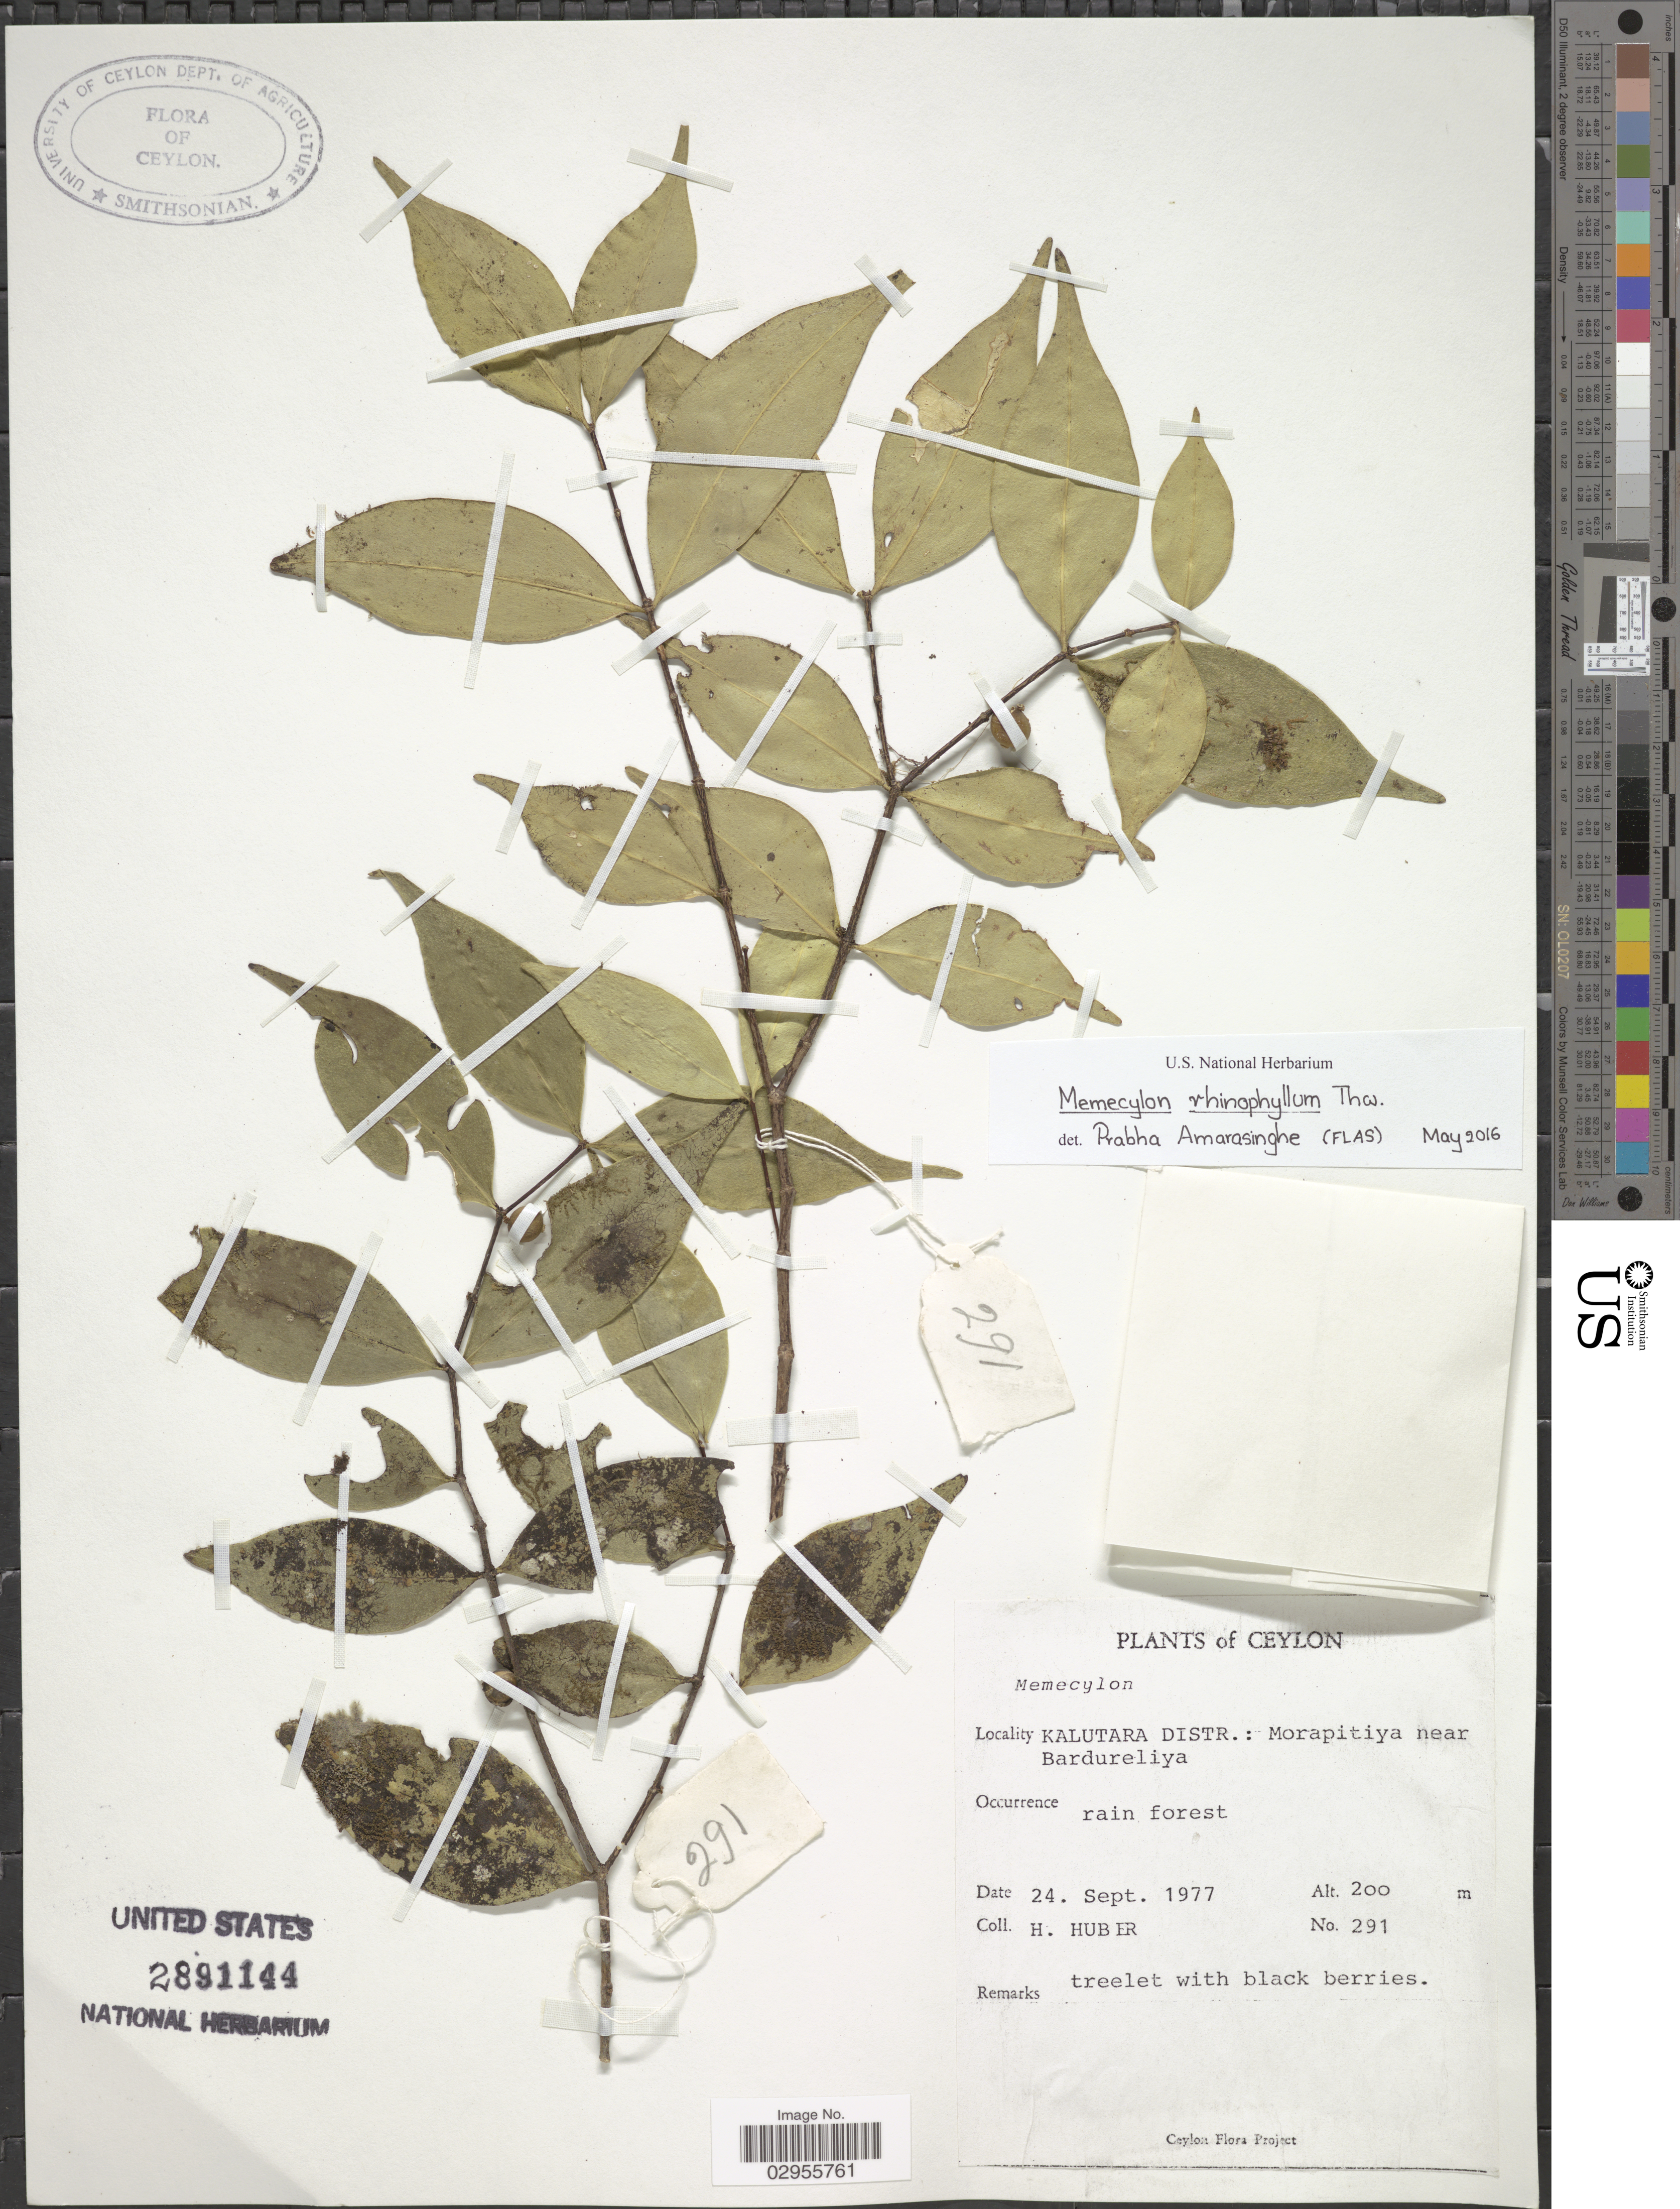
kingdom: Plantae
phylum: Tracheophyta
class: Magnoliopsida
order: Myrtales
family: Melastomataceae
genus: Memecylon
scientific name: Memecylon rhinophyllum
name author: Thwaites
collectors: H. Huber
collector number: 291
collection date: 1977-09-24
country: Sri Lanka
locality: Ceylon, Kalutara Distr.: Morapitiya near Bardureliya.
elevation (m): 200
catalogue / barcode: US 2891144